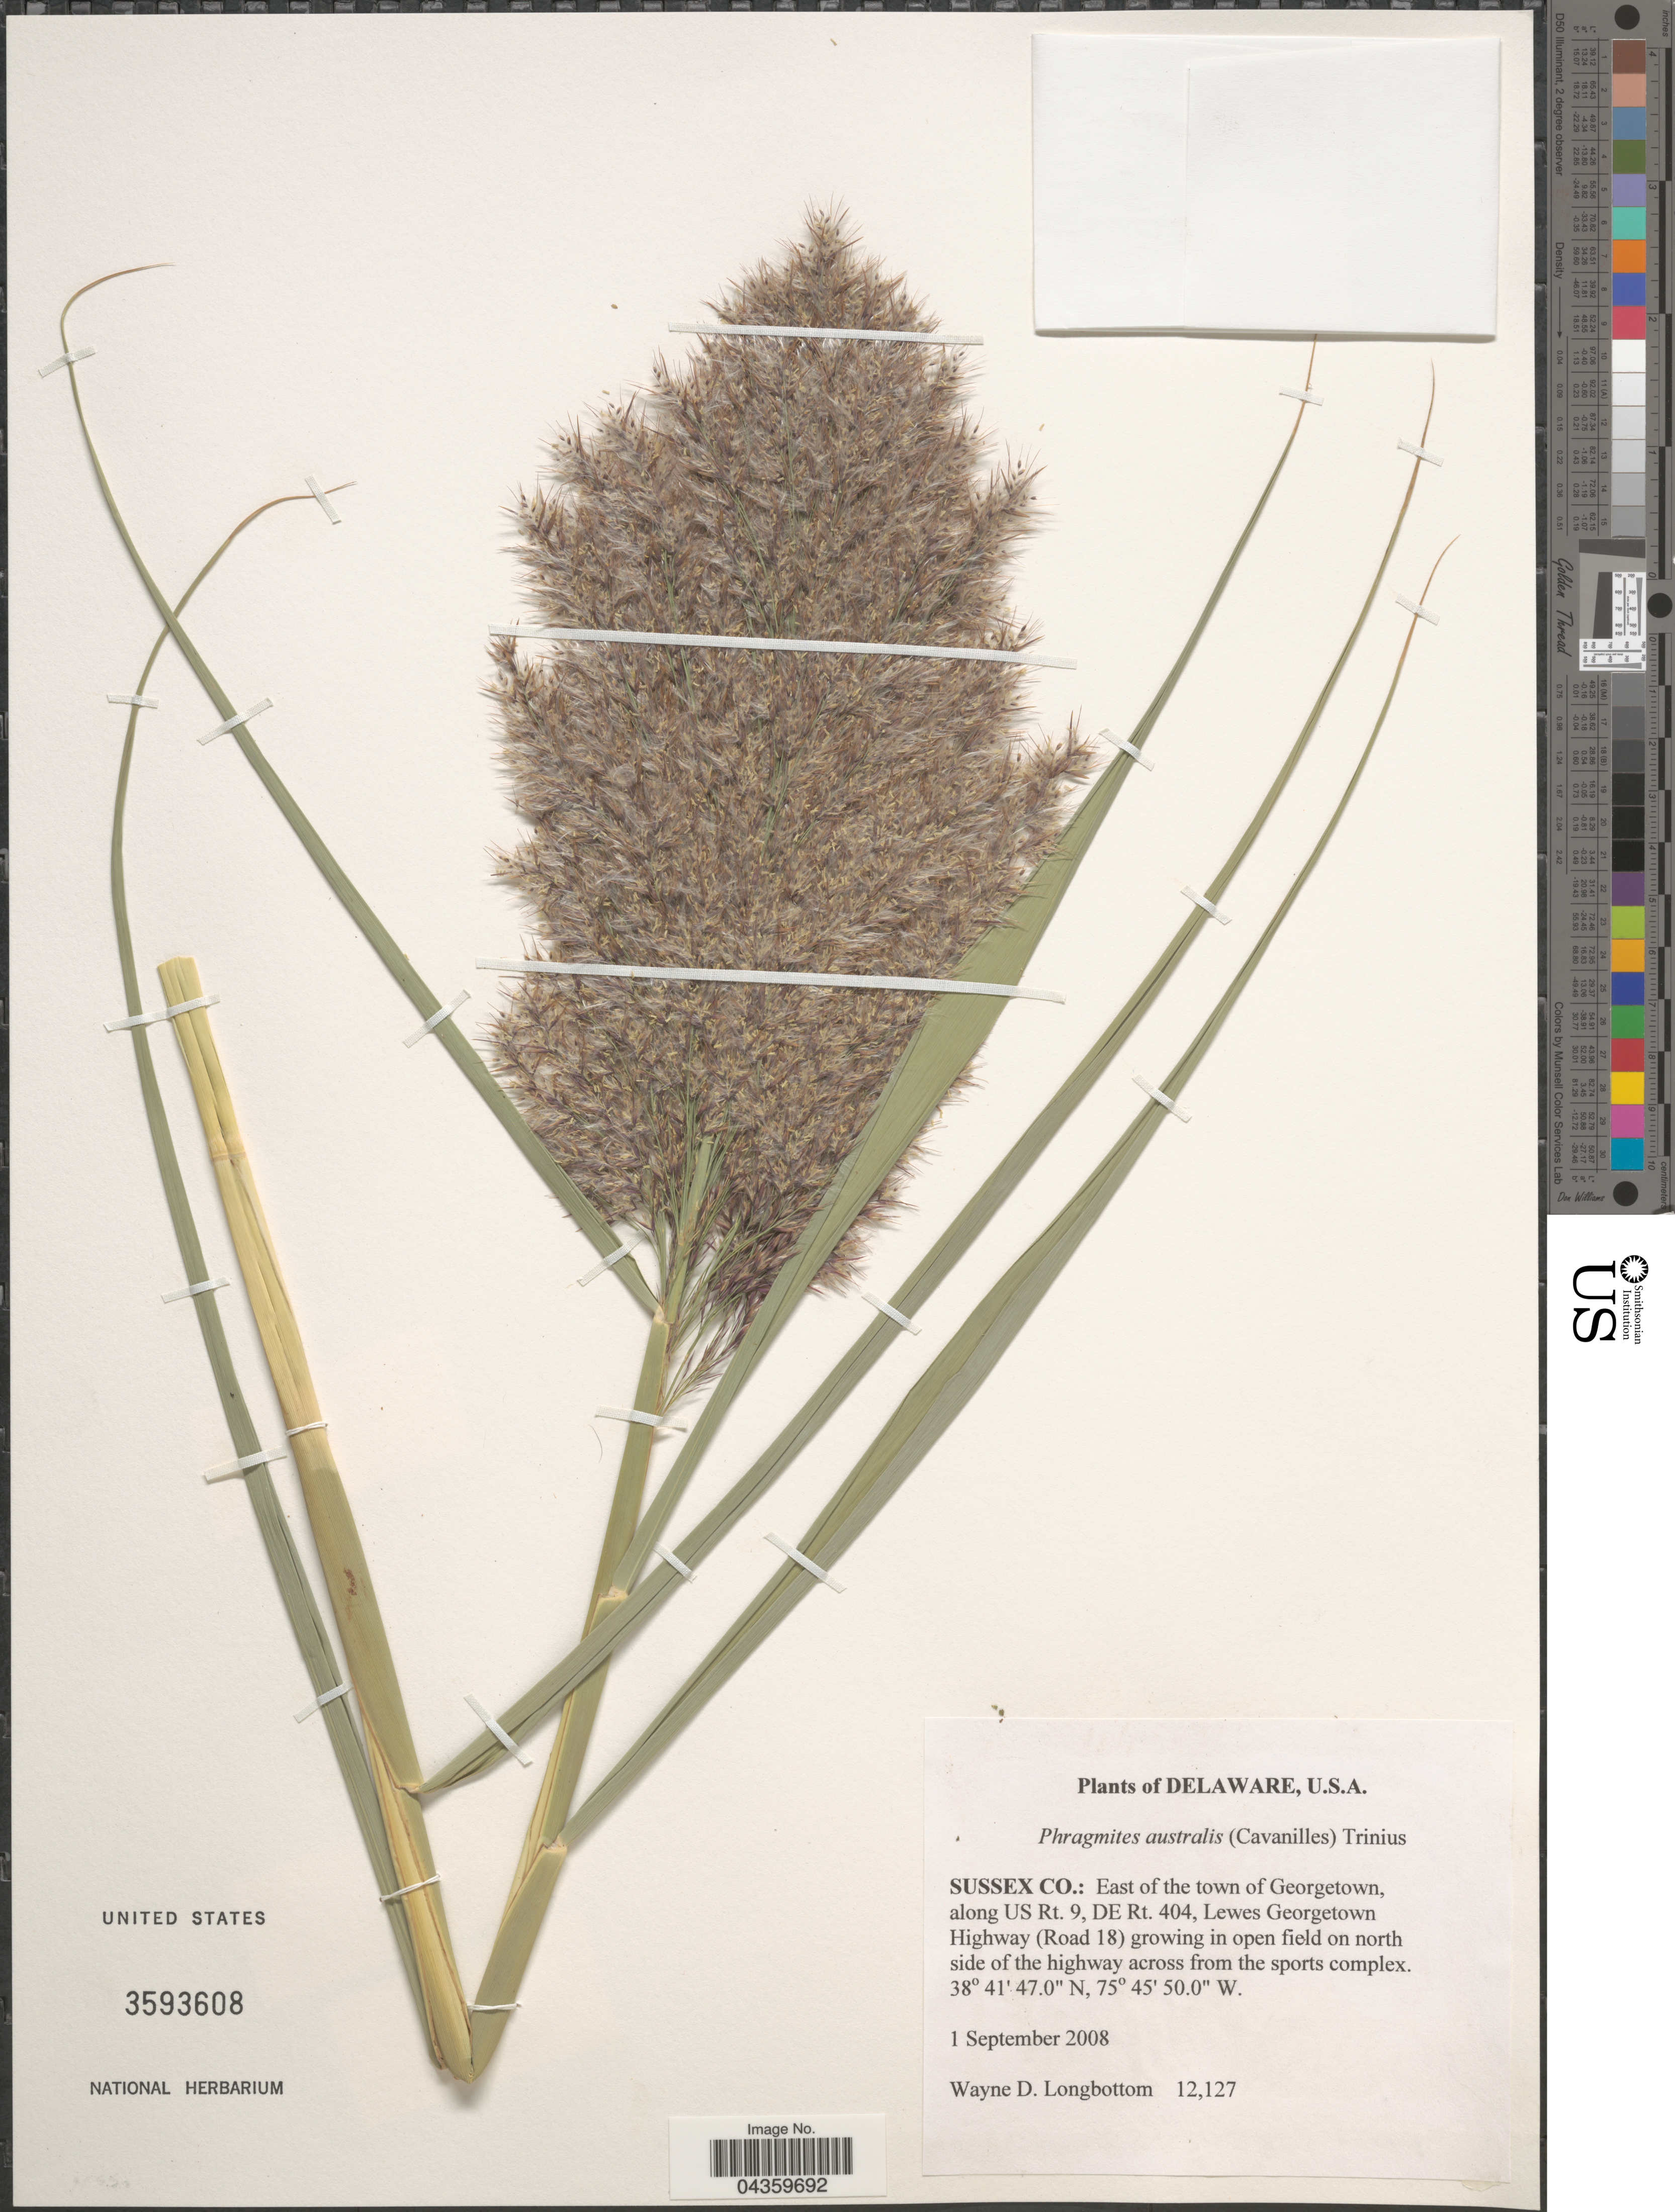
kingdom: Plantae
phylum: Tracheophyta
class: Liliopsida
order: Poales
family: Poaceae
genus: Phragmites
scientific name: Phragmites australis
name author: (Cav.) Trin. ex Steud.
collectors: W. D. Longbottom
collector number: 12127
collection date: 2008-09-01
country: United States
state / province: Delaware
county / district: Sussex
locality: Sussex Co.: East of the town of Georgetown, along US Rt. 9, DE Rt. 404, Lewes Georgetown Highway (Road 18) growing in open field on north side of the highway across from the sports complex.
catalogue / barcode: US 3593608